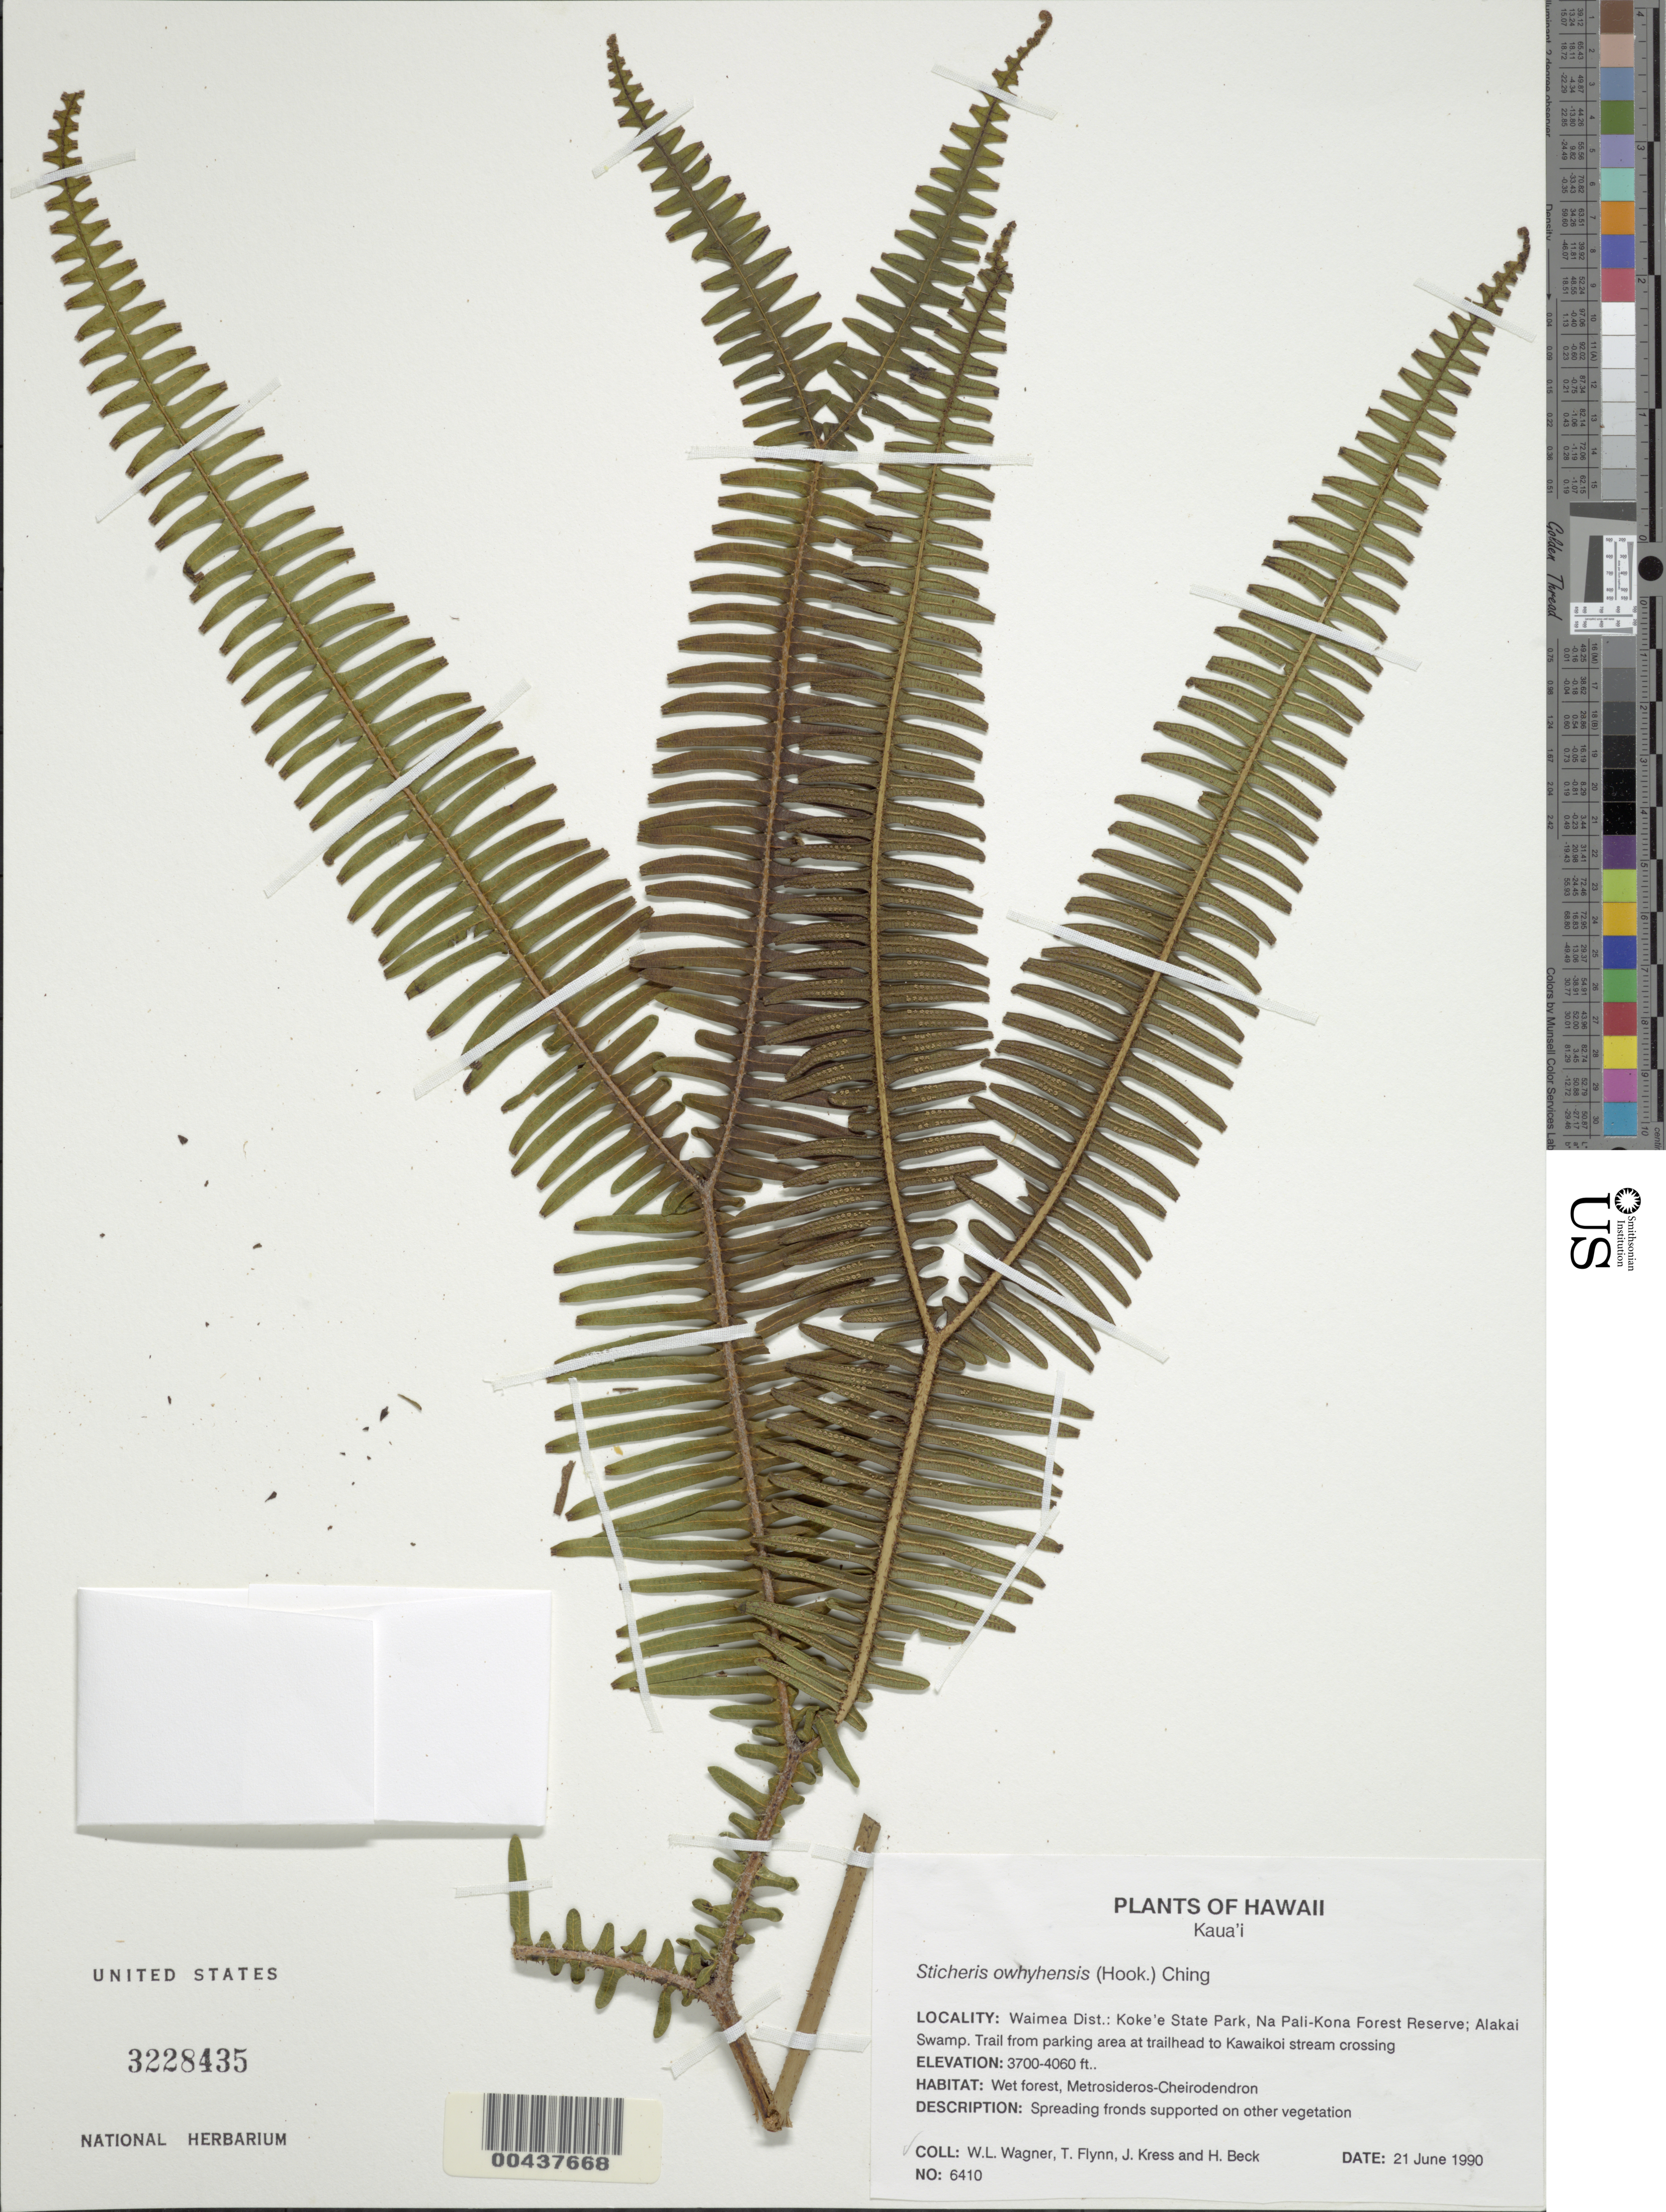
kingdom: Plantae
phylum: Tracheophyta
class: Polypodiopsida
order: Gleicheniales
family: Gleicheniaceae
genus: Sticherus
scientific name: Sticherus owhyhensis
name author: (Hook.) Ching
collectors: W. L. Wagner, T. W. Flynn, W. J. Kress & H. Beck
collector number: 6410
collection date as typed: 21 Jun 1990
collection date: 1990-06-21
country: United States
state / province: Hawaii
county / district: Kauai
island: Kaua'i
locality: Waimea Dist.: Koke'e State Pk., Na Pali-Kona For. Res.; Alakai Swamp. Trail from parking area at trailhead to Kawaikos Stream.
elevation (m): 1128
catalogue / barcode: US 3228435